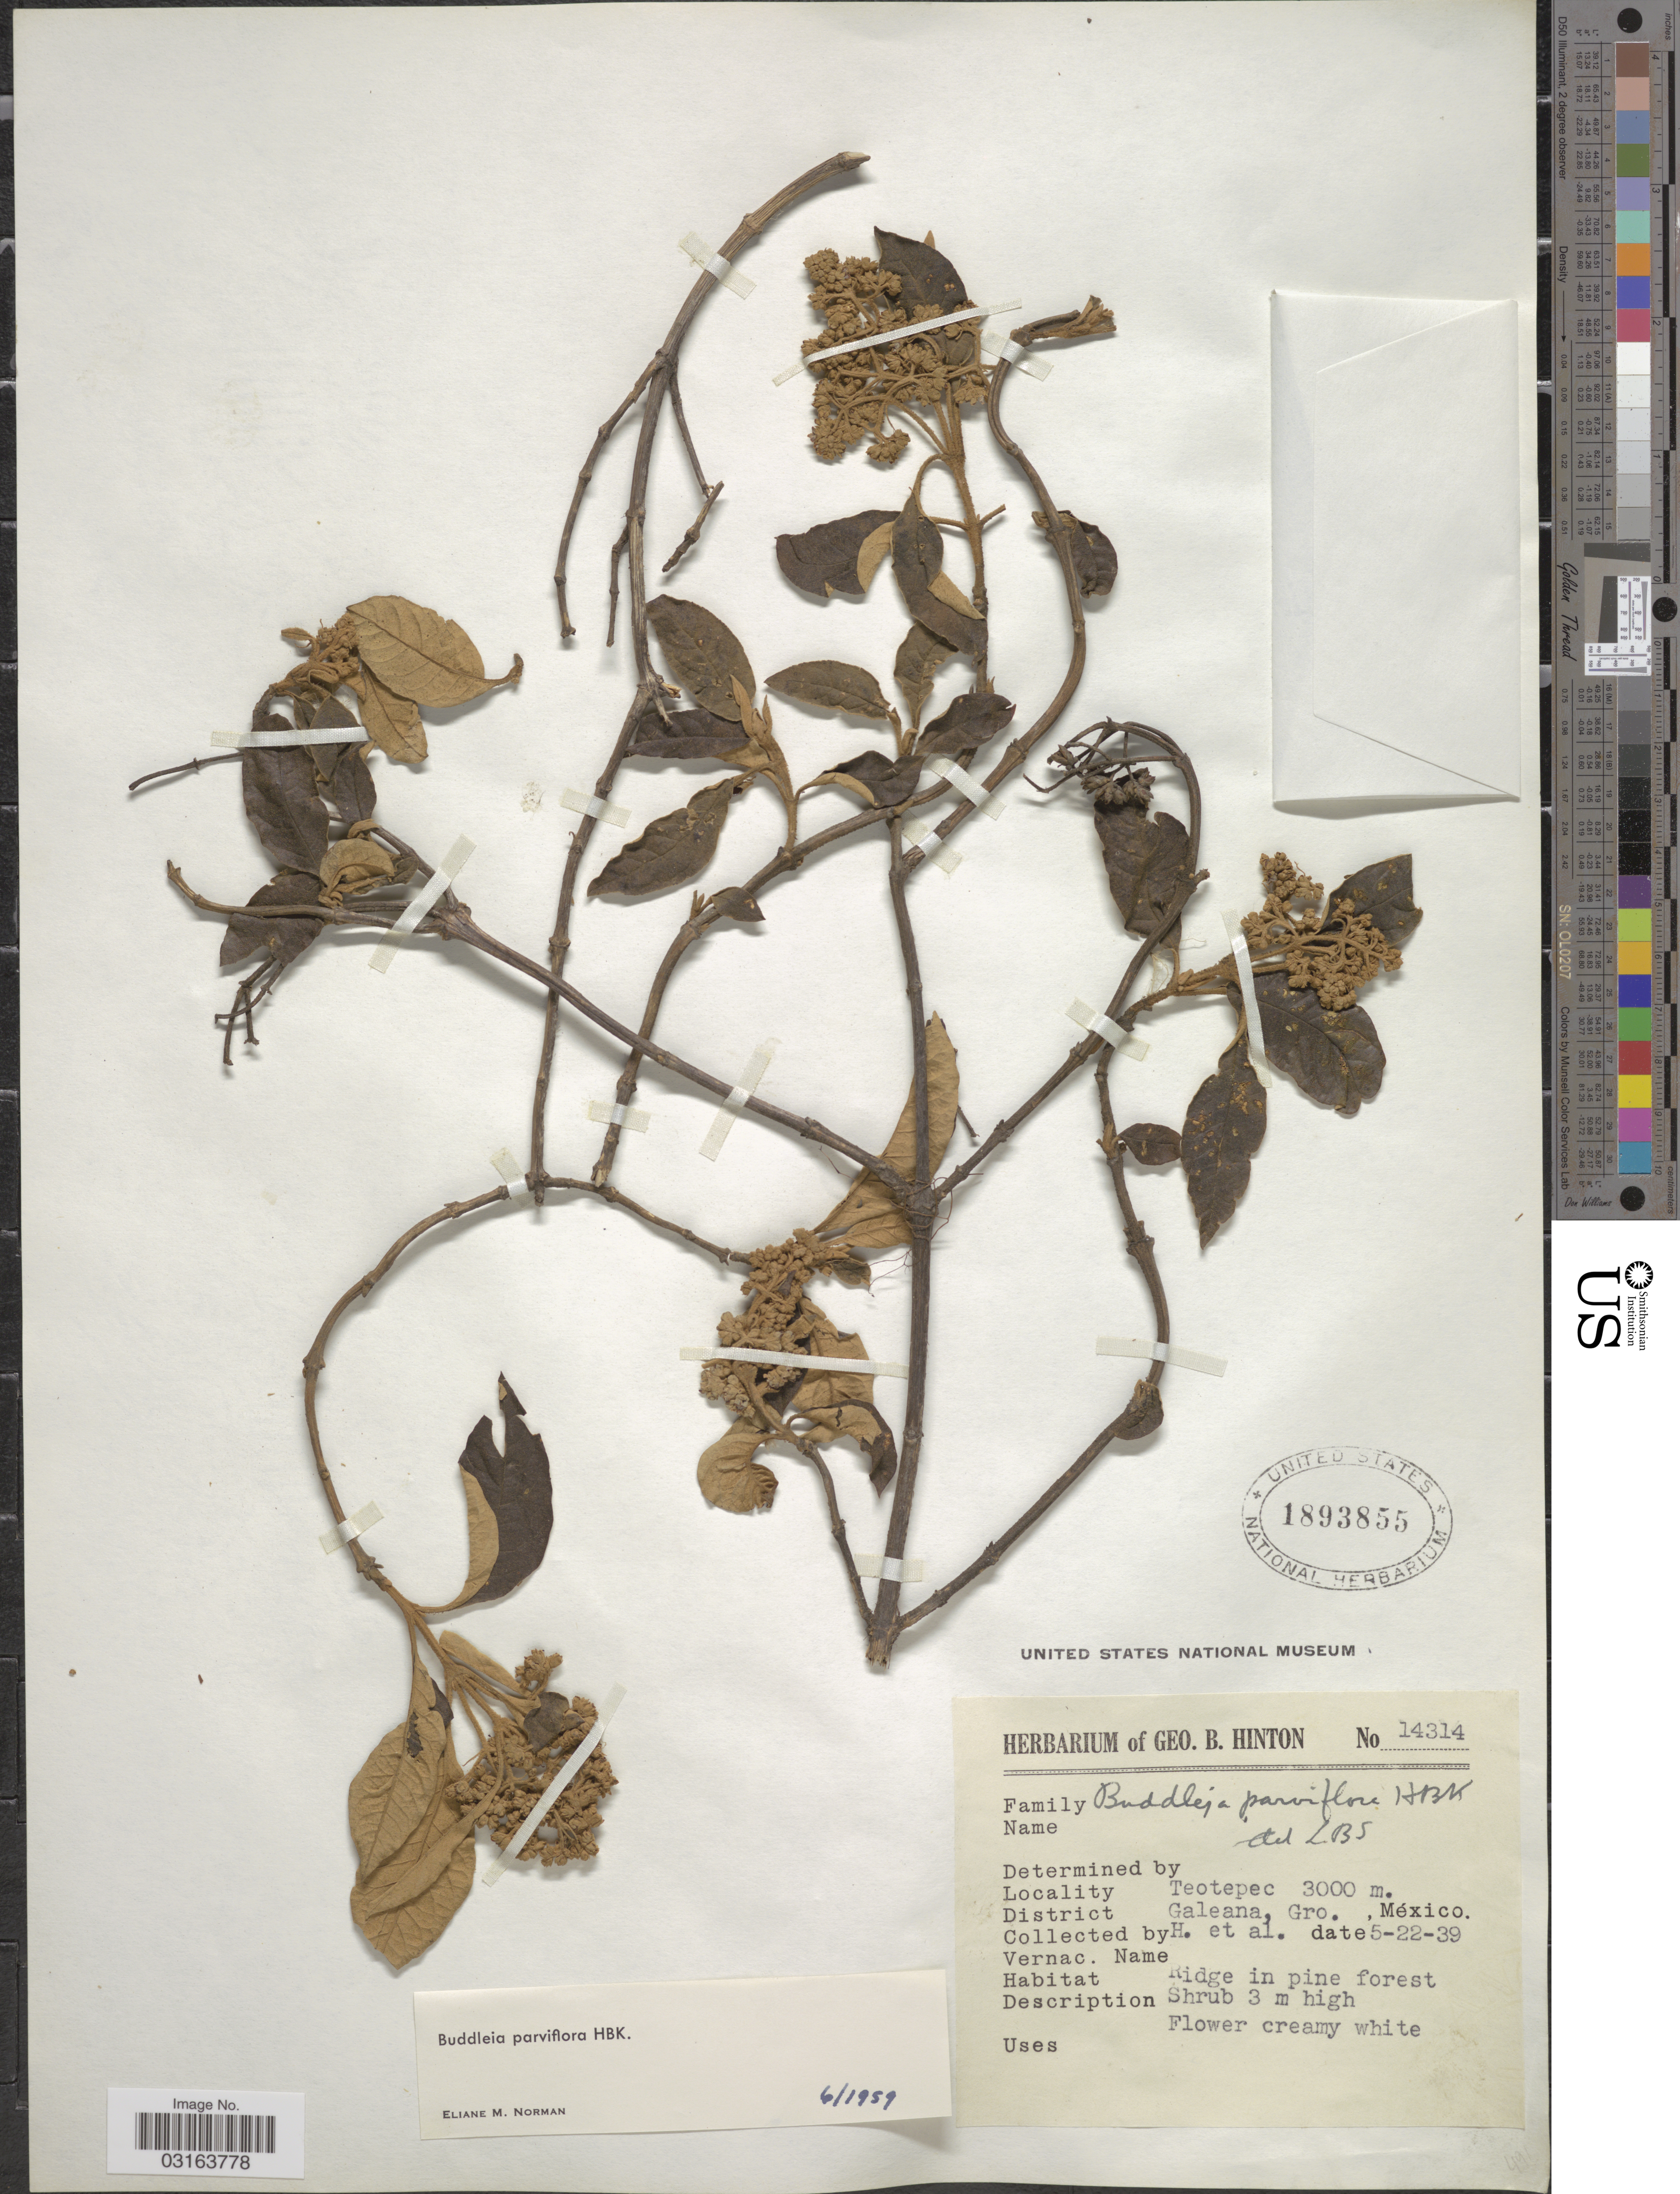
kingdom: Plantae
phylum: Tracheophyta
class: Magnoliopsida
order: Lamiales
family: Scrophulariaceae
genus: Buddleja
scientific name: Buddleja parviflora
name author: Kunth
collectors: G. B. Hinton & et al.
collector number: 14314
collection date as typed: Transcribed d/m/y: 22/5/39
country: Mexico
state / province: Guerrero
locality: Teotepec. District Galeana.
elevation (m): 3000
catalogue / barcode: US 1893855